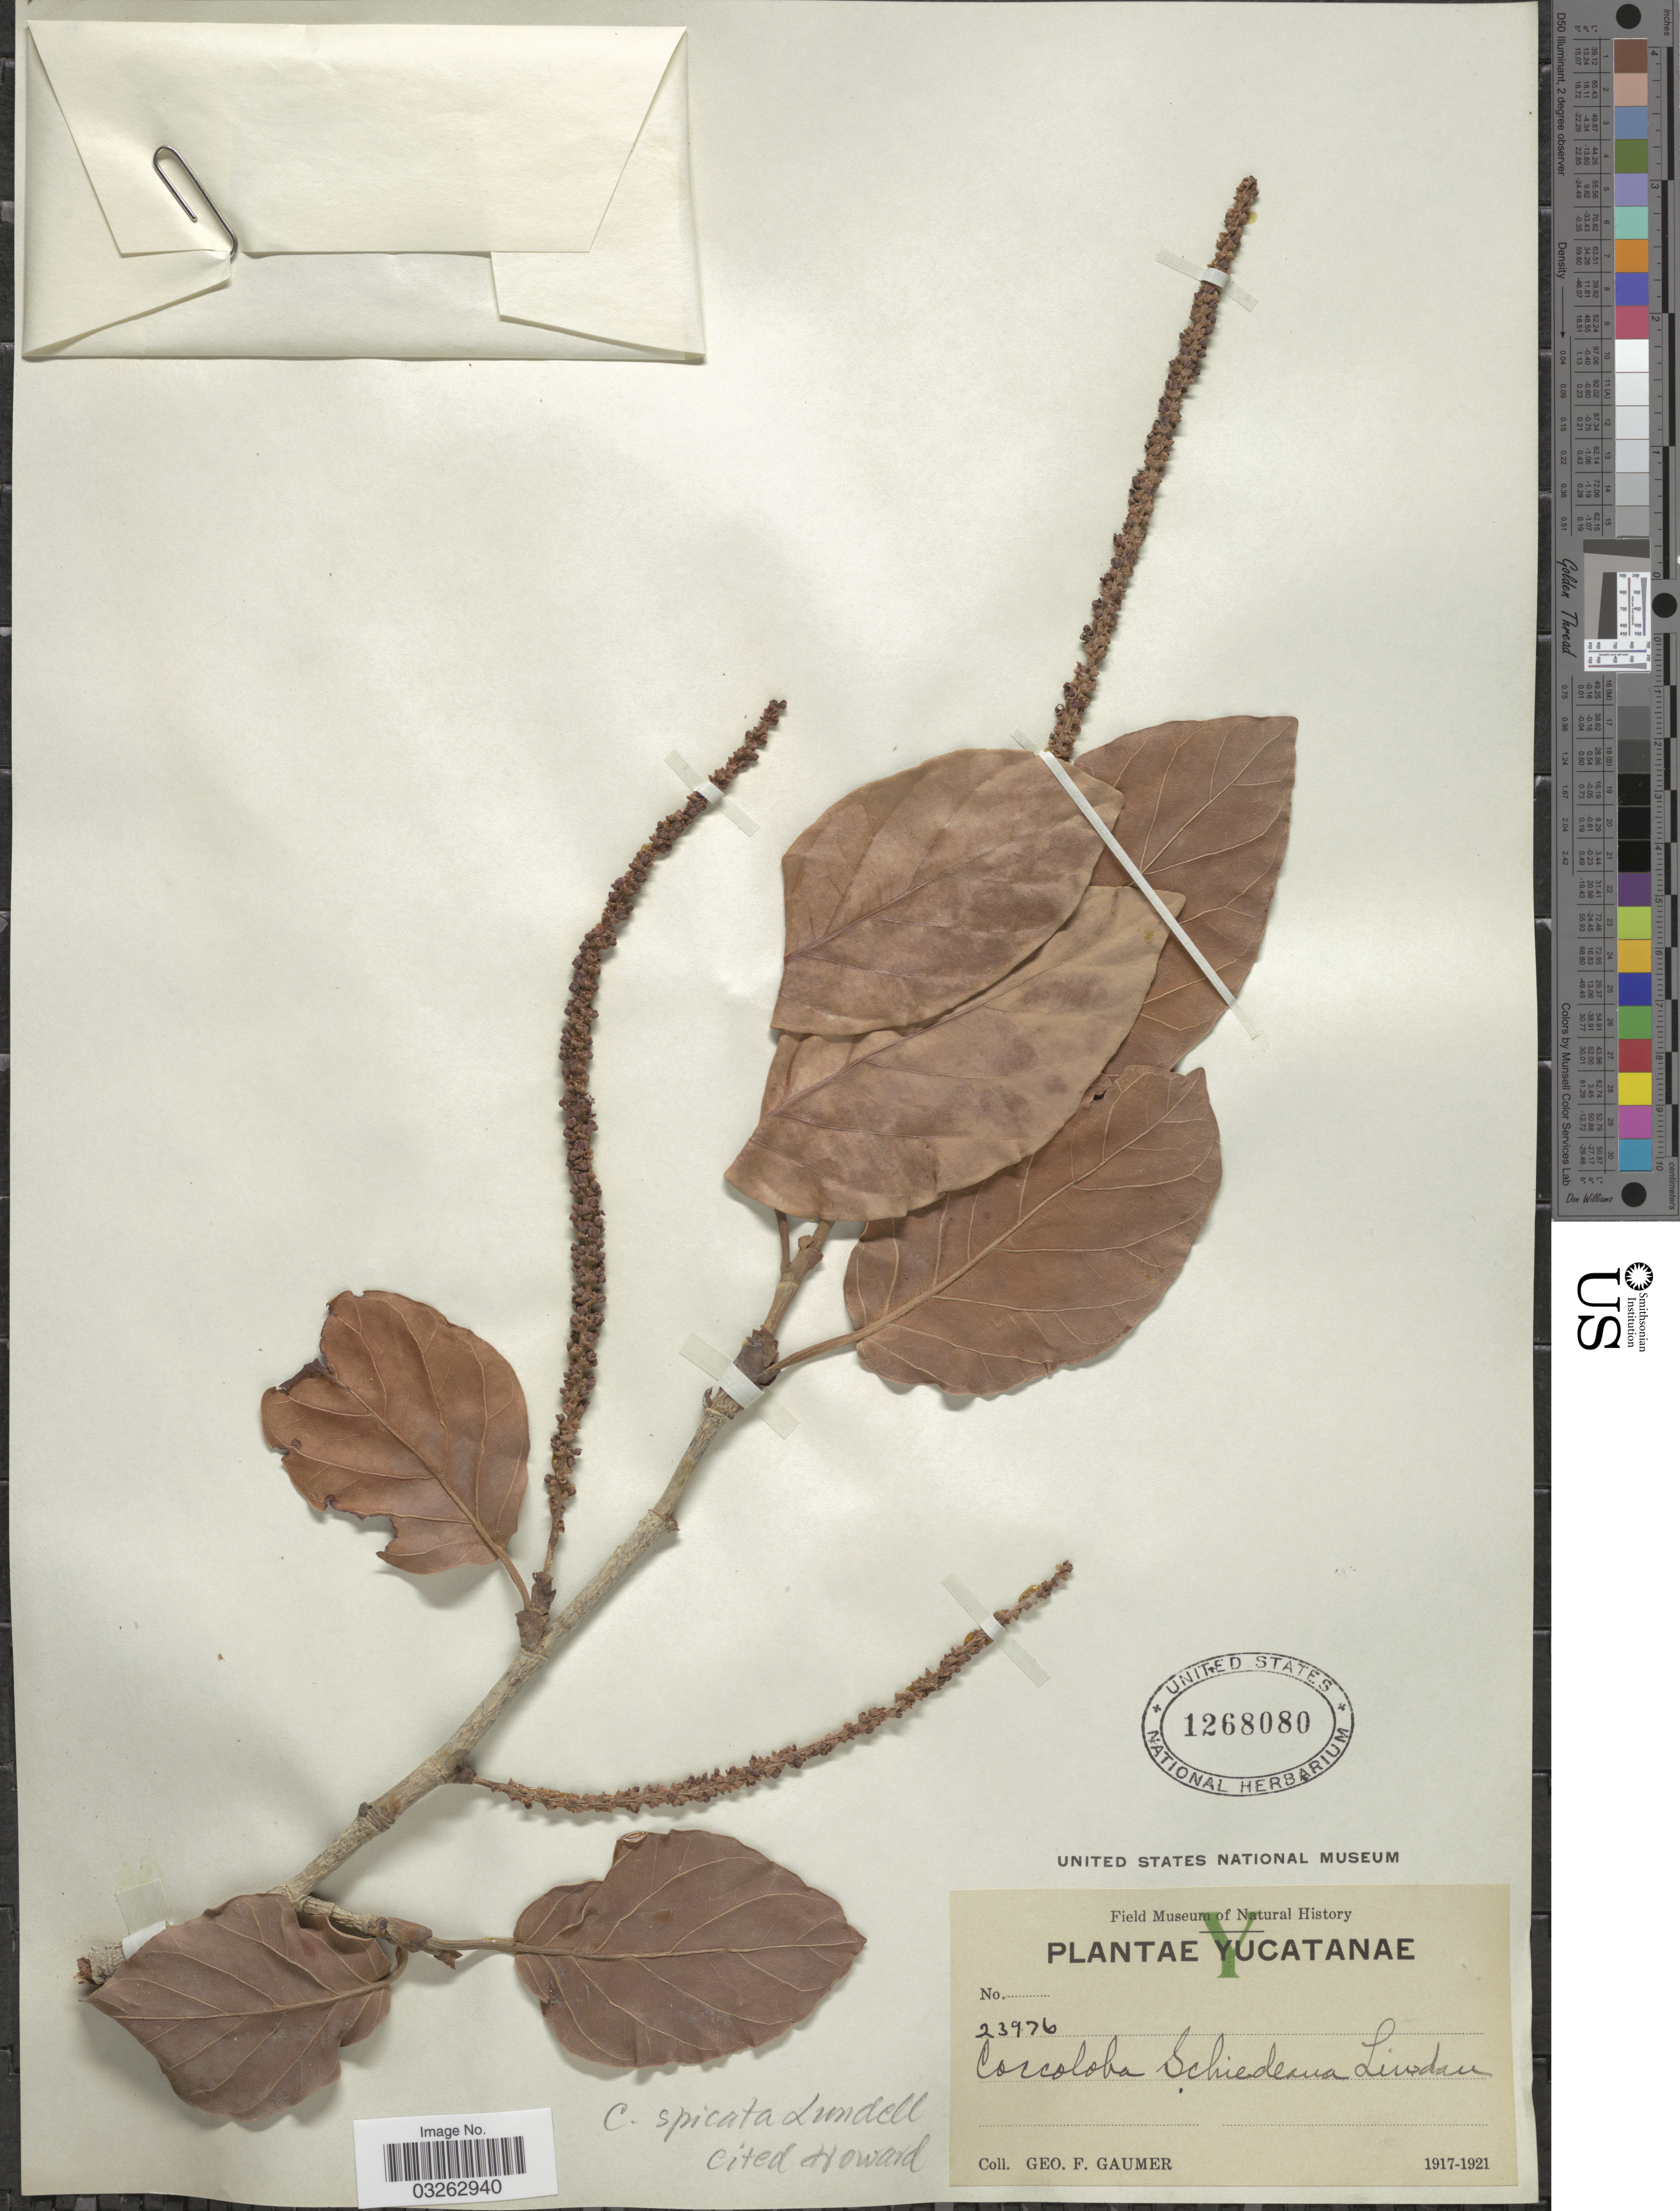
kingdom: Plantae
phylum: Tracheophyta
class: Magnoliopsida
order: Caryophyllales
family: Polygonaceae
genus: Coccoloba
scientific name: Coccoloba spicata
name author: Lundell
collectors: G. F. Gaumer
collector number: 23976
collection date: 1917/1921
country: Mexico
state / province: Yucatán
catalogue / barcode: US 1268080